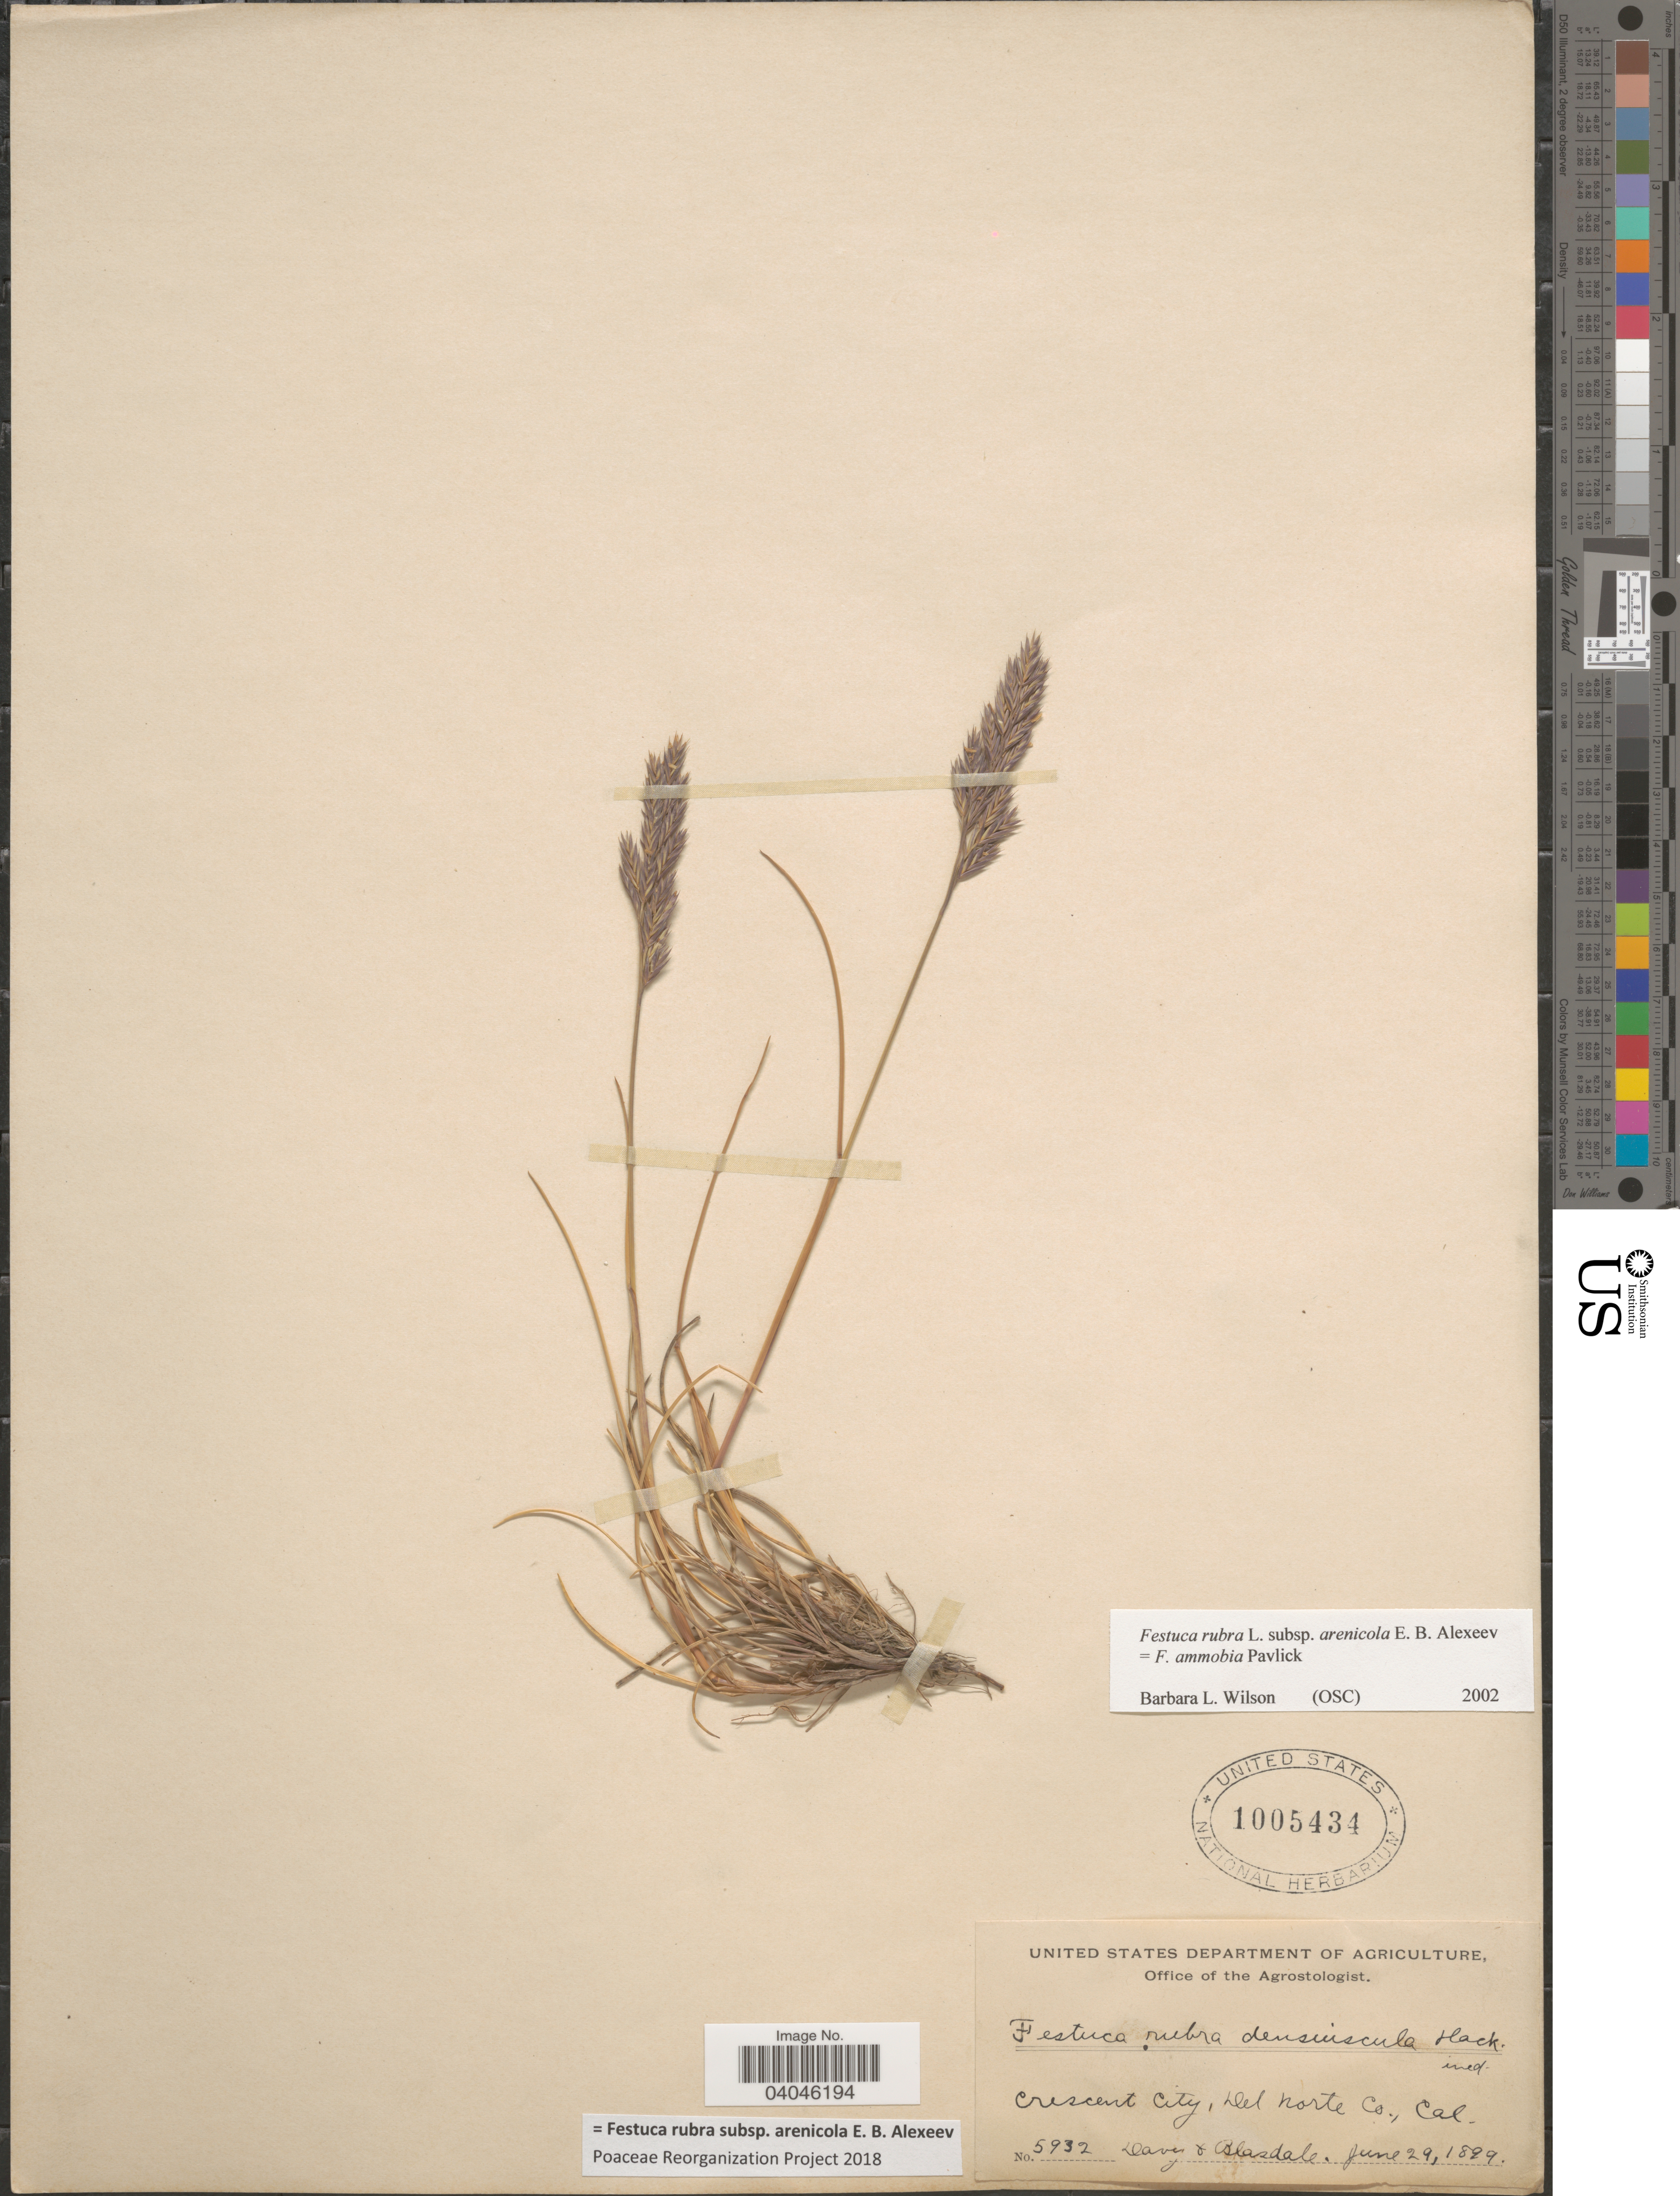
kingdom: Plantae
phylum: Tracheophyta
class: Liliopsida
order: Poales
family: Poaceae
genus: Festuca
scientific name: Festuca rubra subsp. arenicola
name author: E.B. Alexeev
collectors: Davy & Blasdale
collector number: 5932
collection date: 1899-06-29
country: United States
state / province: California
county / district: Del Norte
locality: Crescent City, Del Norte Co.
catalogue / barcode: US 1005434